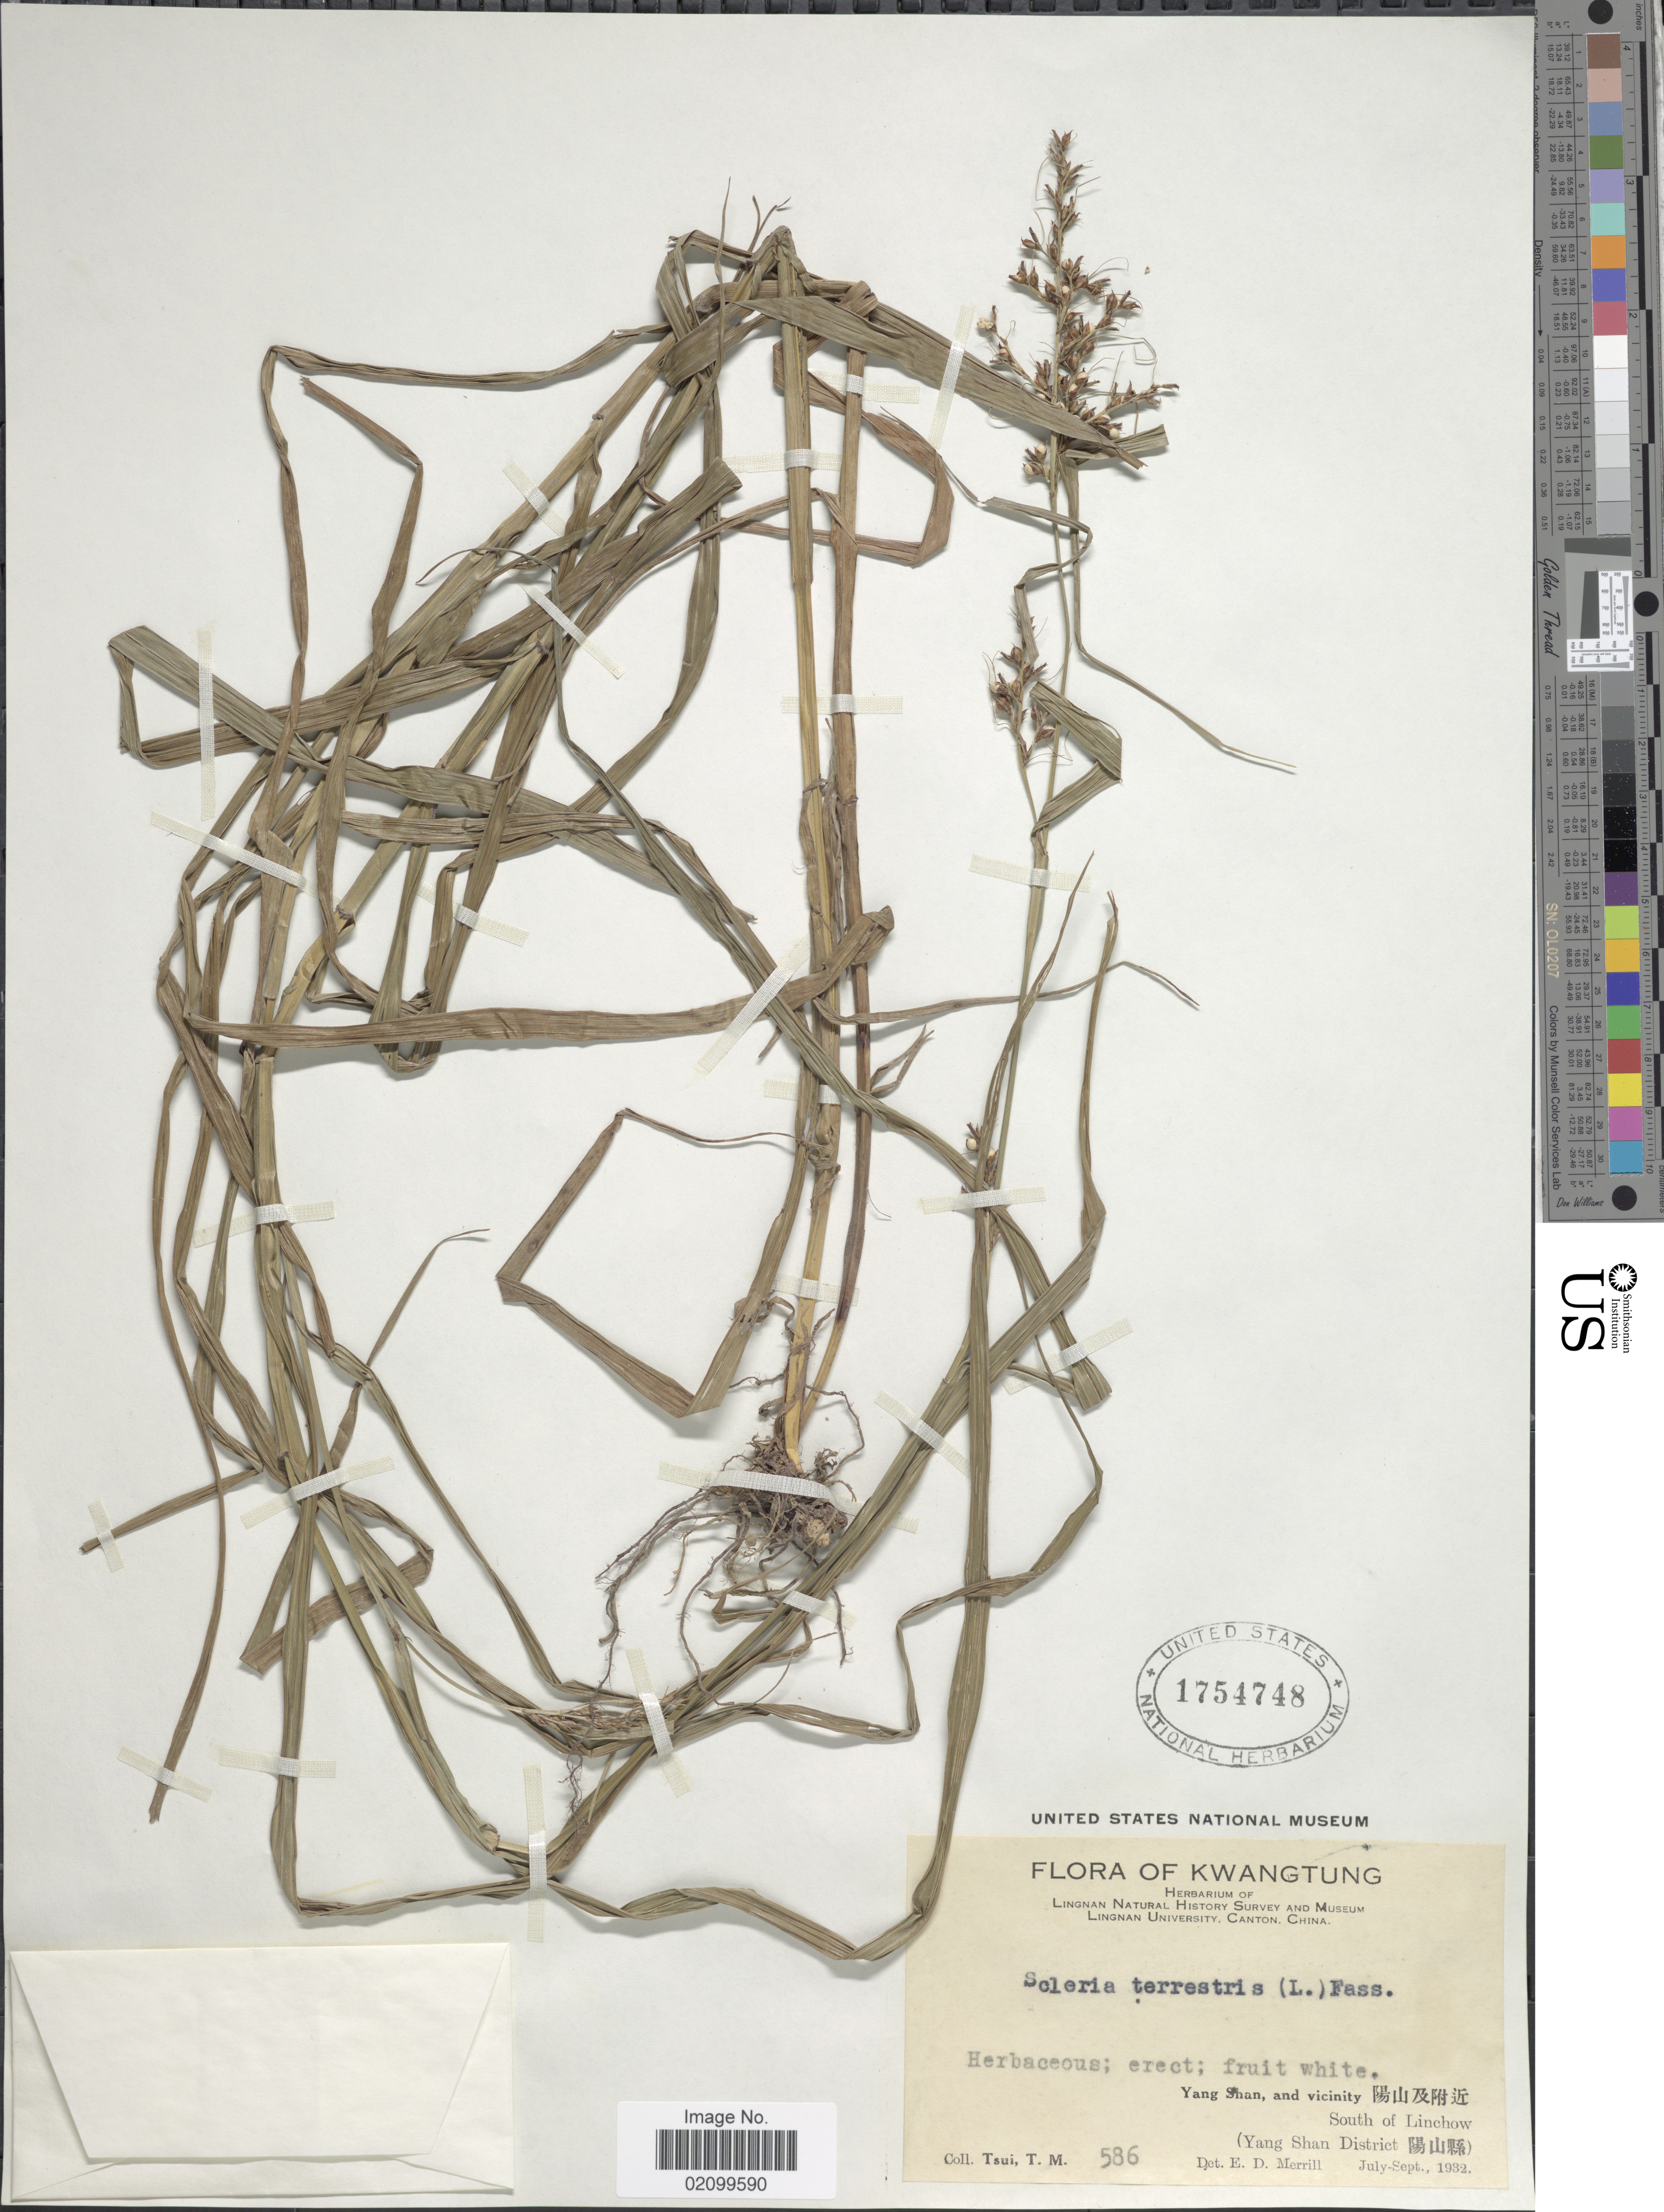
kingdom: Plantae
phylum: Tracheophyta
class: Liliopsida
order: Poales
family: Cyperaceae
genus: Scleria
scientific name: Scleria terrestris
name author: (L.) Fassett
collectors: T. Tsui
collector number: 586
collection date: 1932-07/1932-09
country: China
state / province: Guangdong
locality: Kwangtung. Yang Shan and vicinity. South of Linchow, (Yang Shan District)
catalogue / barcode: US 1754748